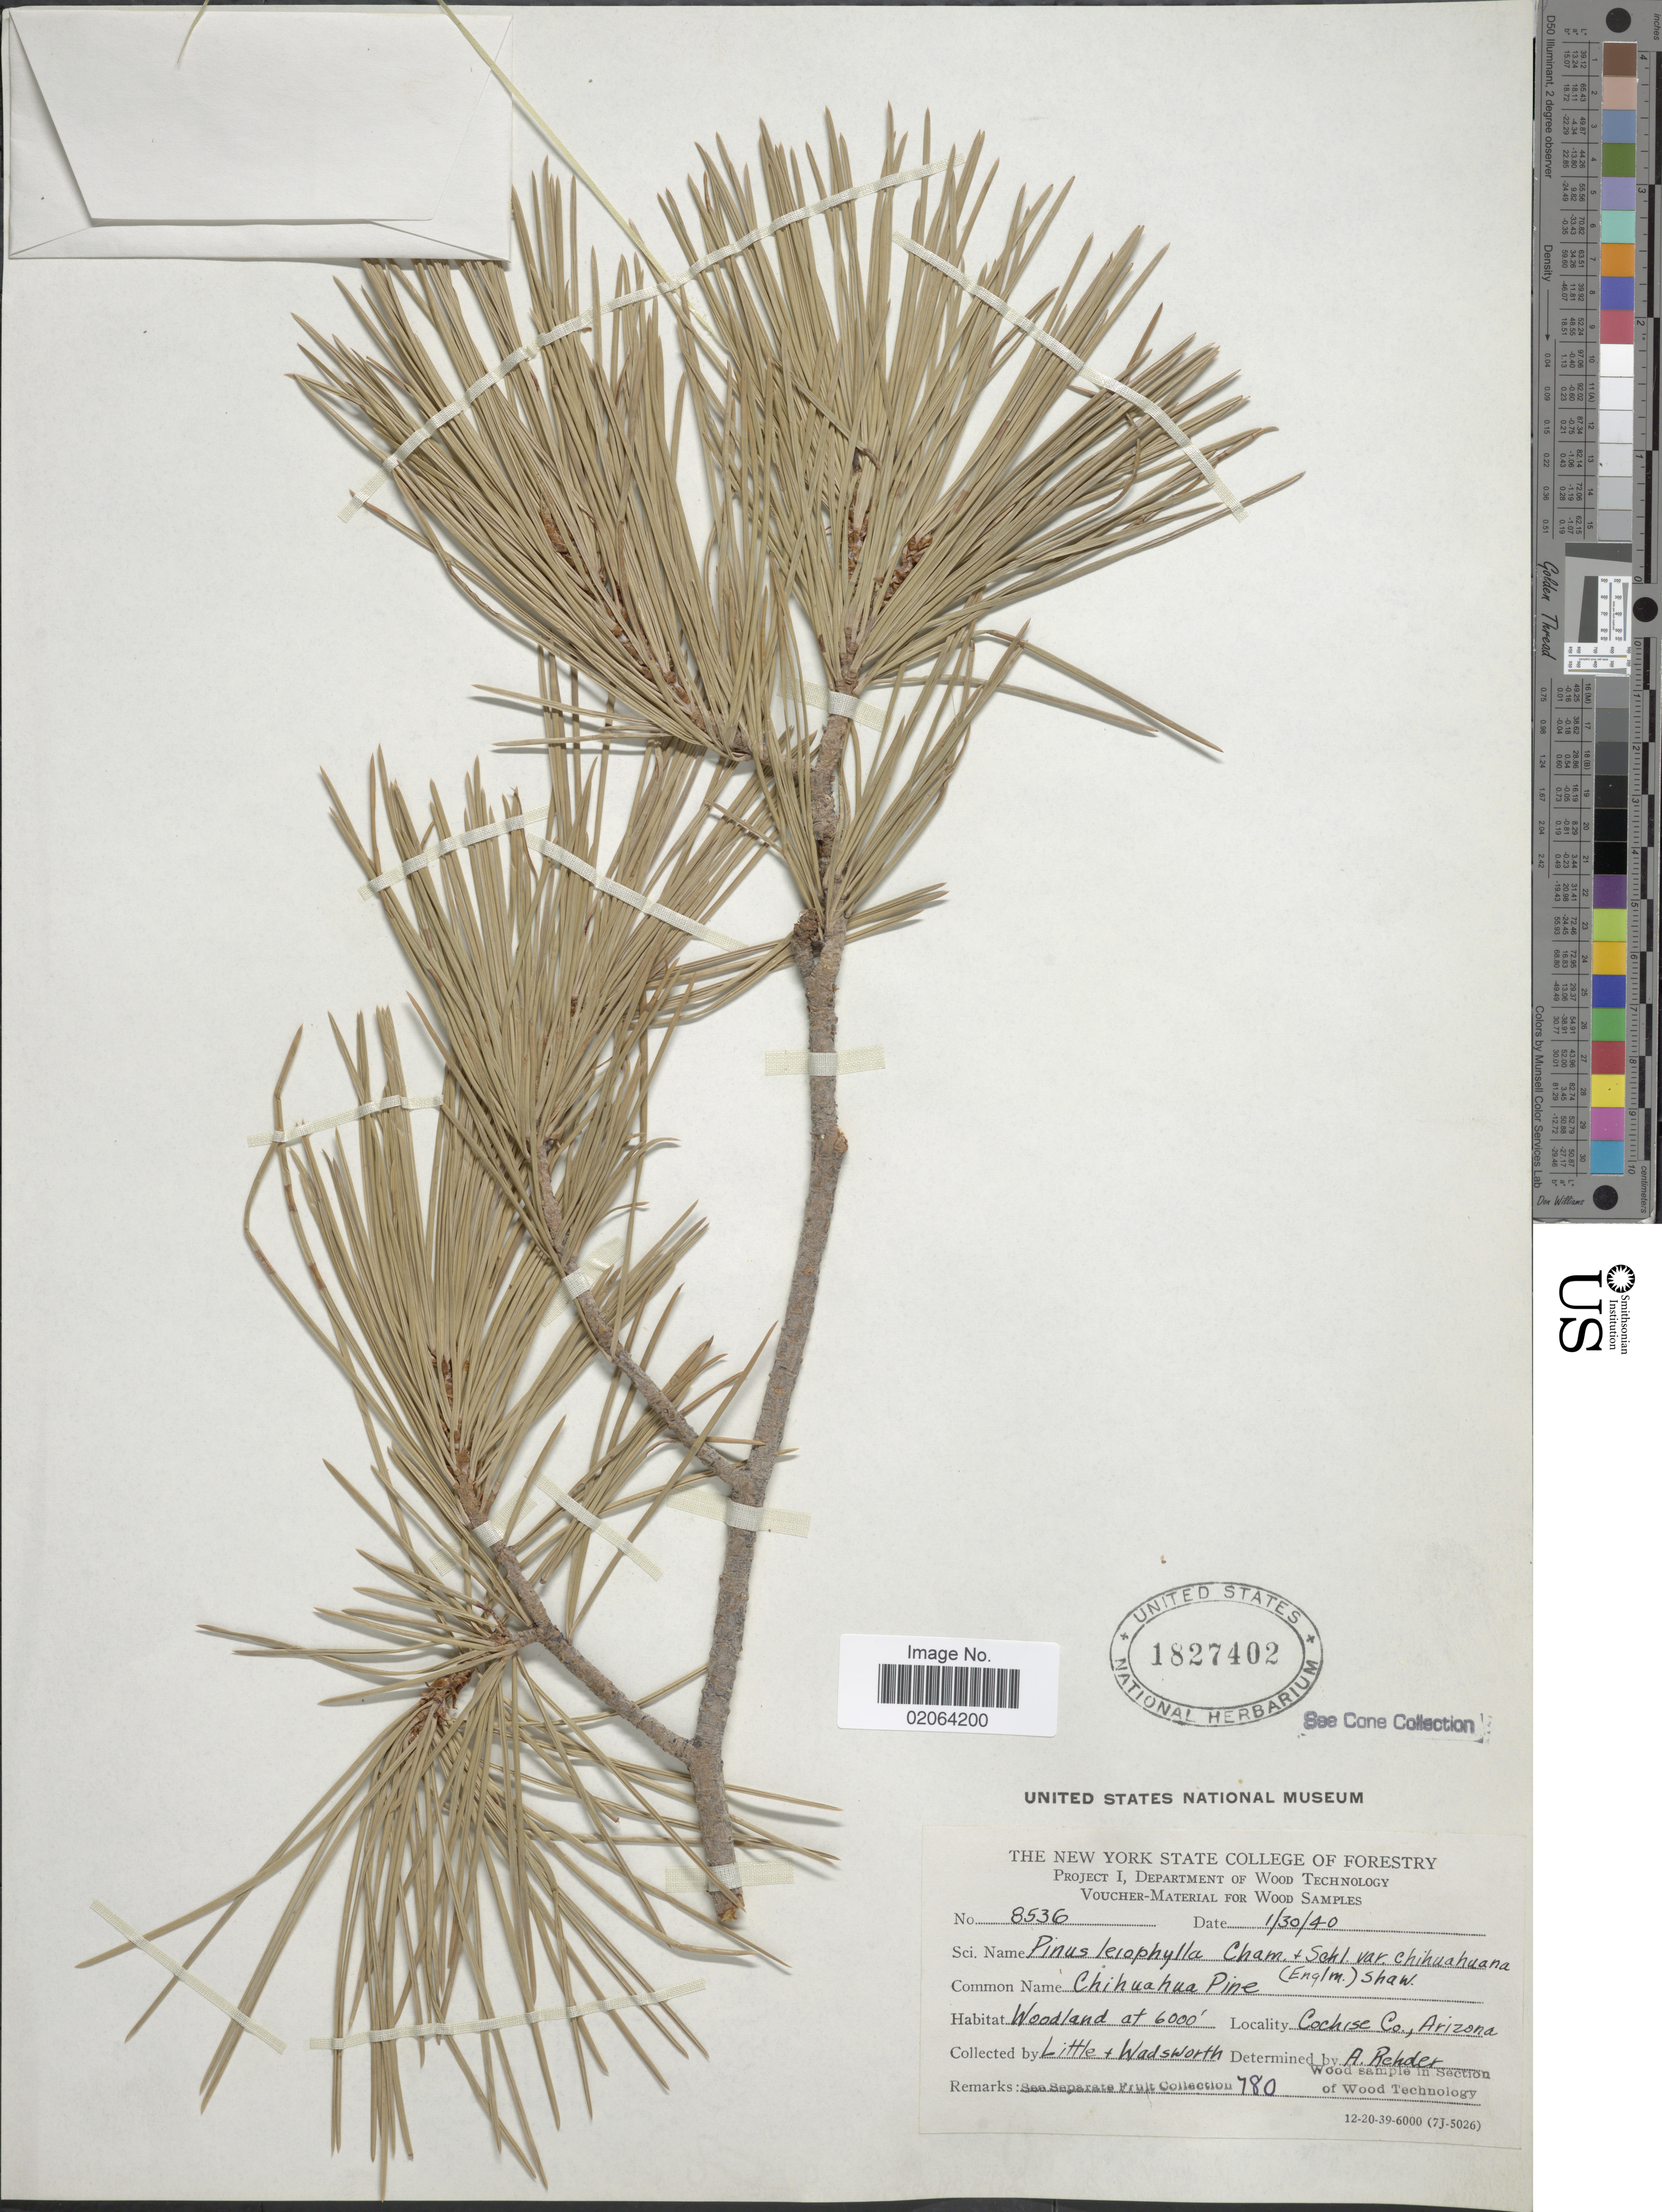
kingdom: Plantae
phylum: Tracheophyta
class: Pinopsida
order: Pinales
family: Pinaceae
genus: Pinus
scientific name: Pinus leiophylla var. chihuahuana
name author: (Engelm.) Shaw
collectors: Little & Wadsworth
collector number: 8536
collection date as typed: Transcribed d/m/y: 30/1/40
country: United States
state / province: Arizona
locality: Cochise Co.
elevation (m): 1829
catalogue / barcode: US 1827402